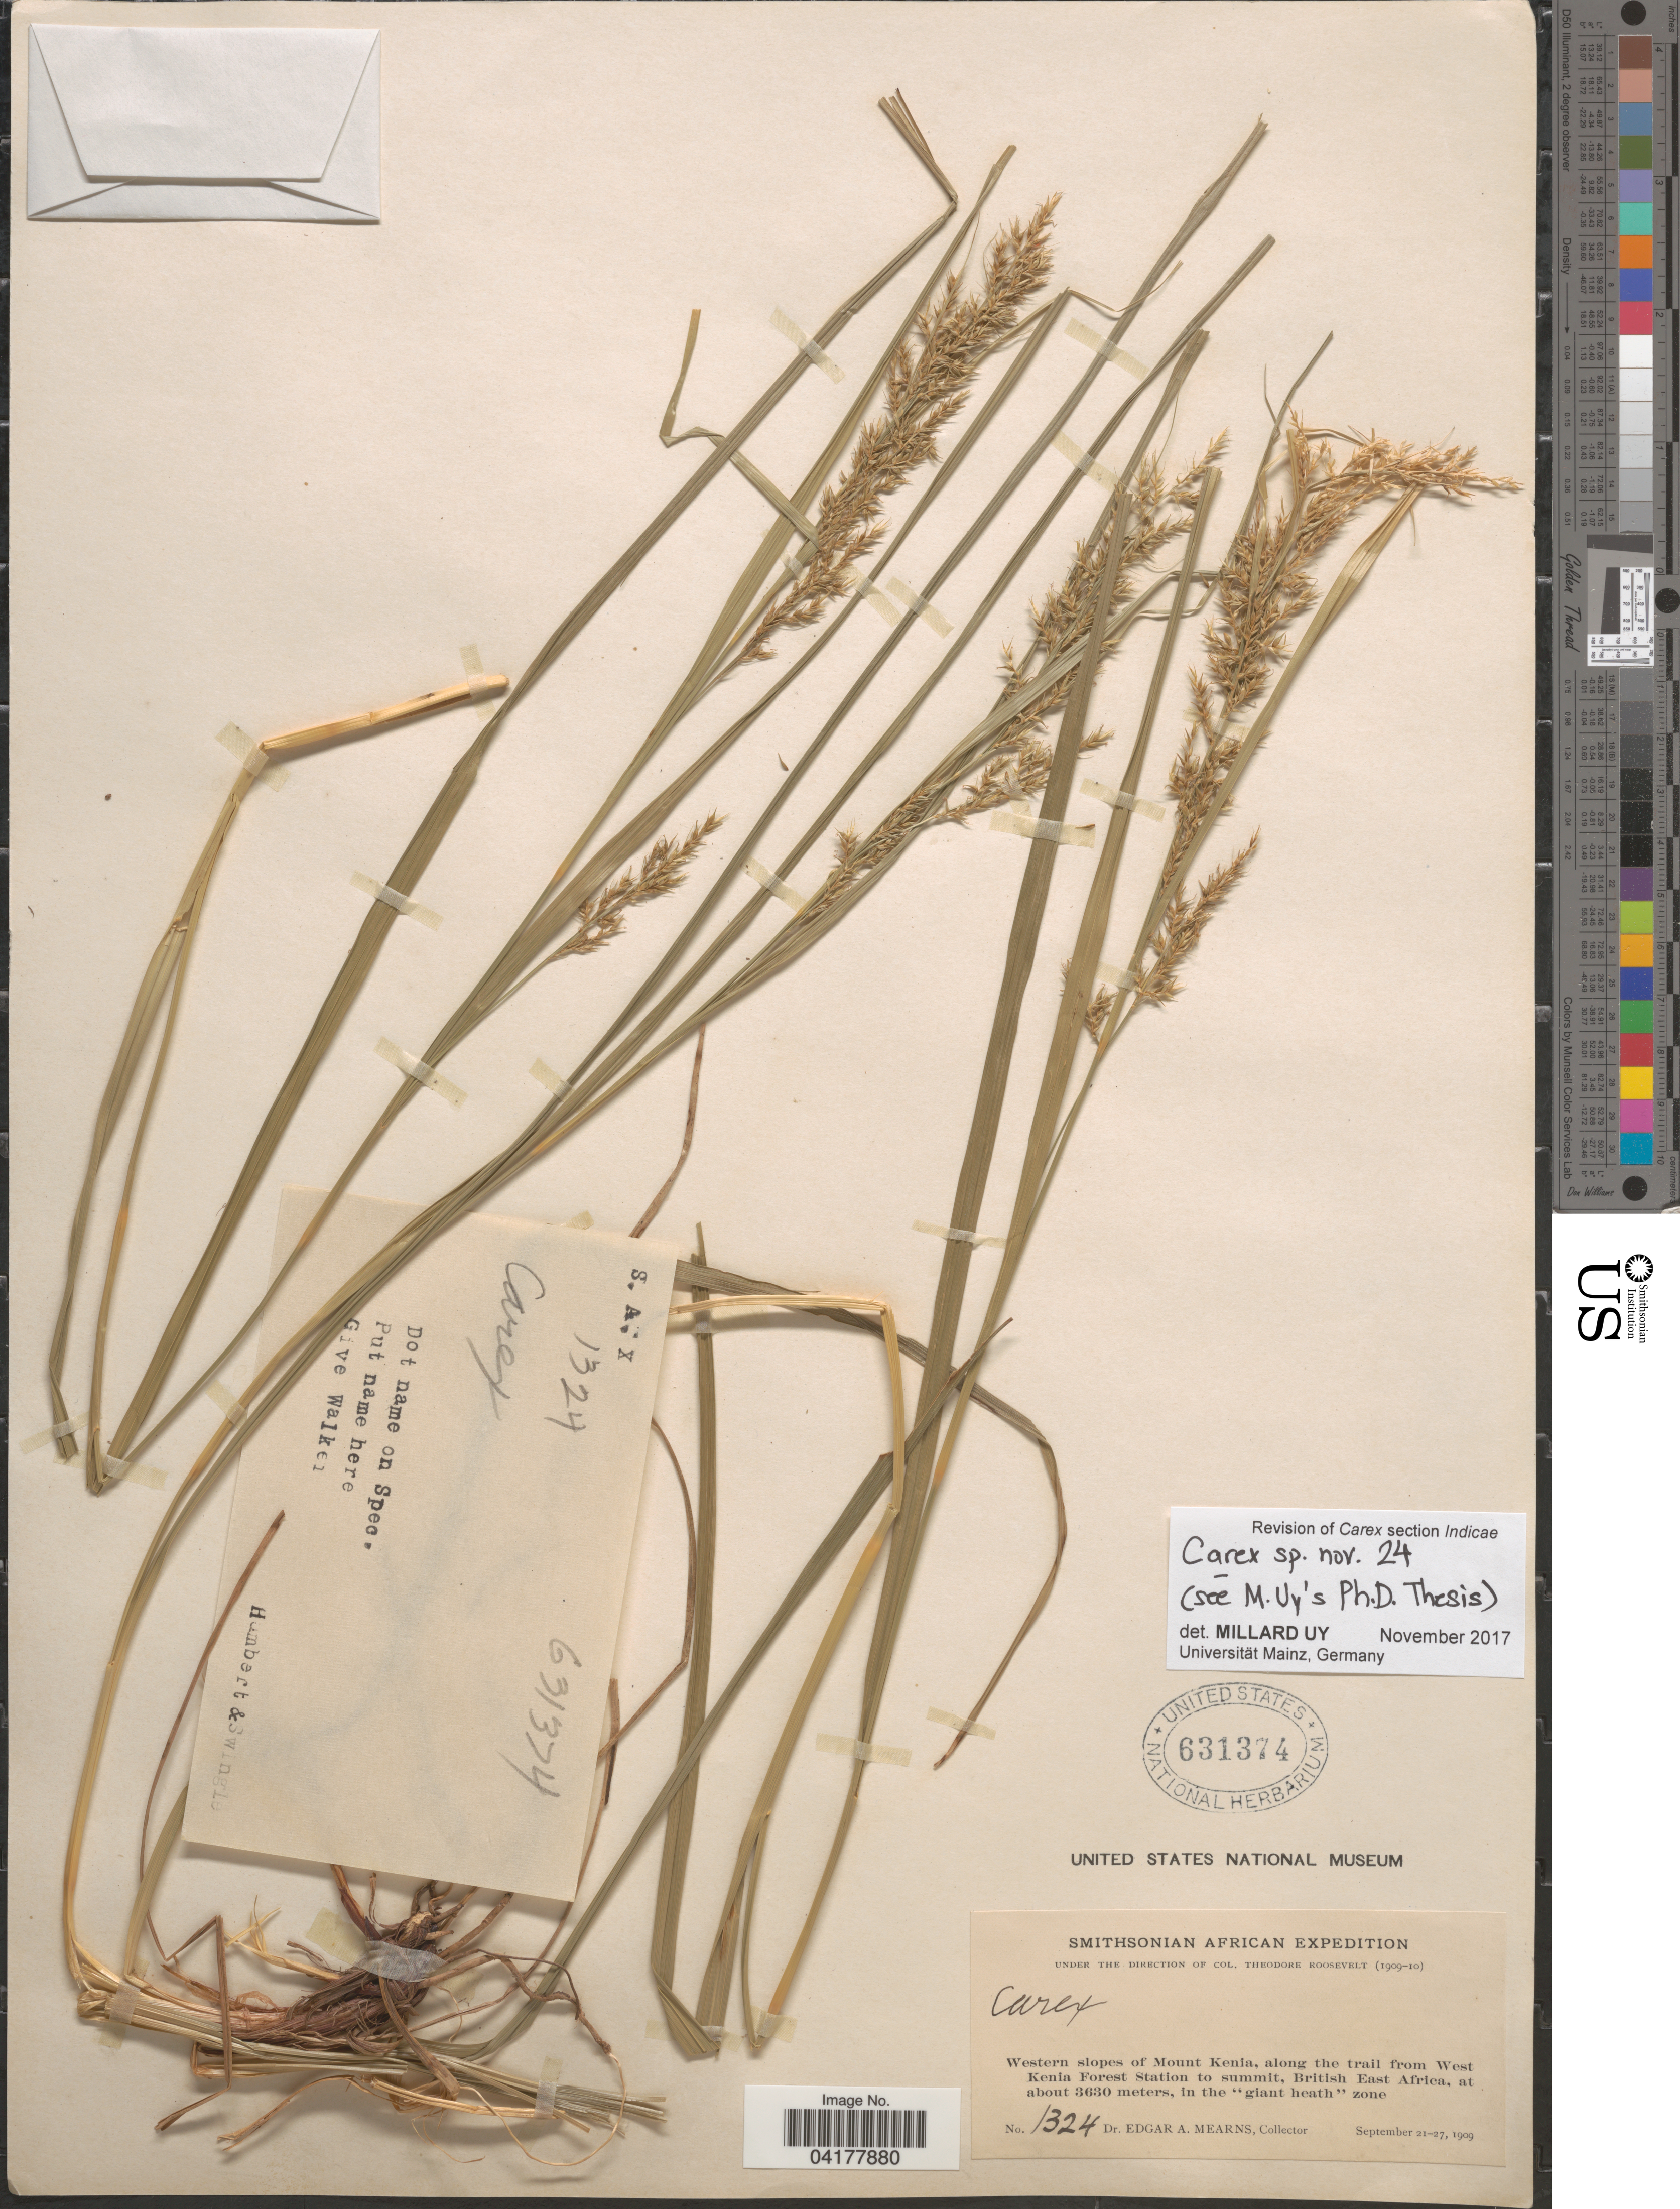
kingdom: Plantae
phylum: Tracheophyta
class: Liliopsida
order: Poales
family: Cyperaceae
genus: Carex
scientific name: Carex sp.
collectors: E. A. Mearns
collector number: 1324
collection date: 1909-09-21/1909-09-27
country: Kenya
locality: Smithsonian African Expedition. Western slopes of Mount Kenia, along the trail from West Kenia Forest Station to summit, British East Africa.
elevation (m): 3630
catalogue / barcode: US 631374